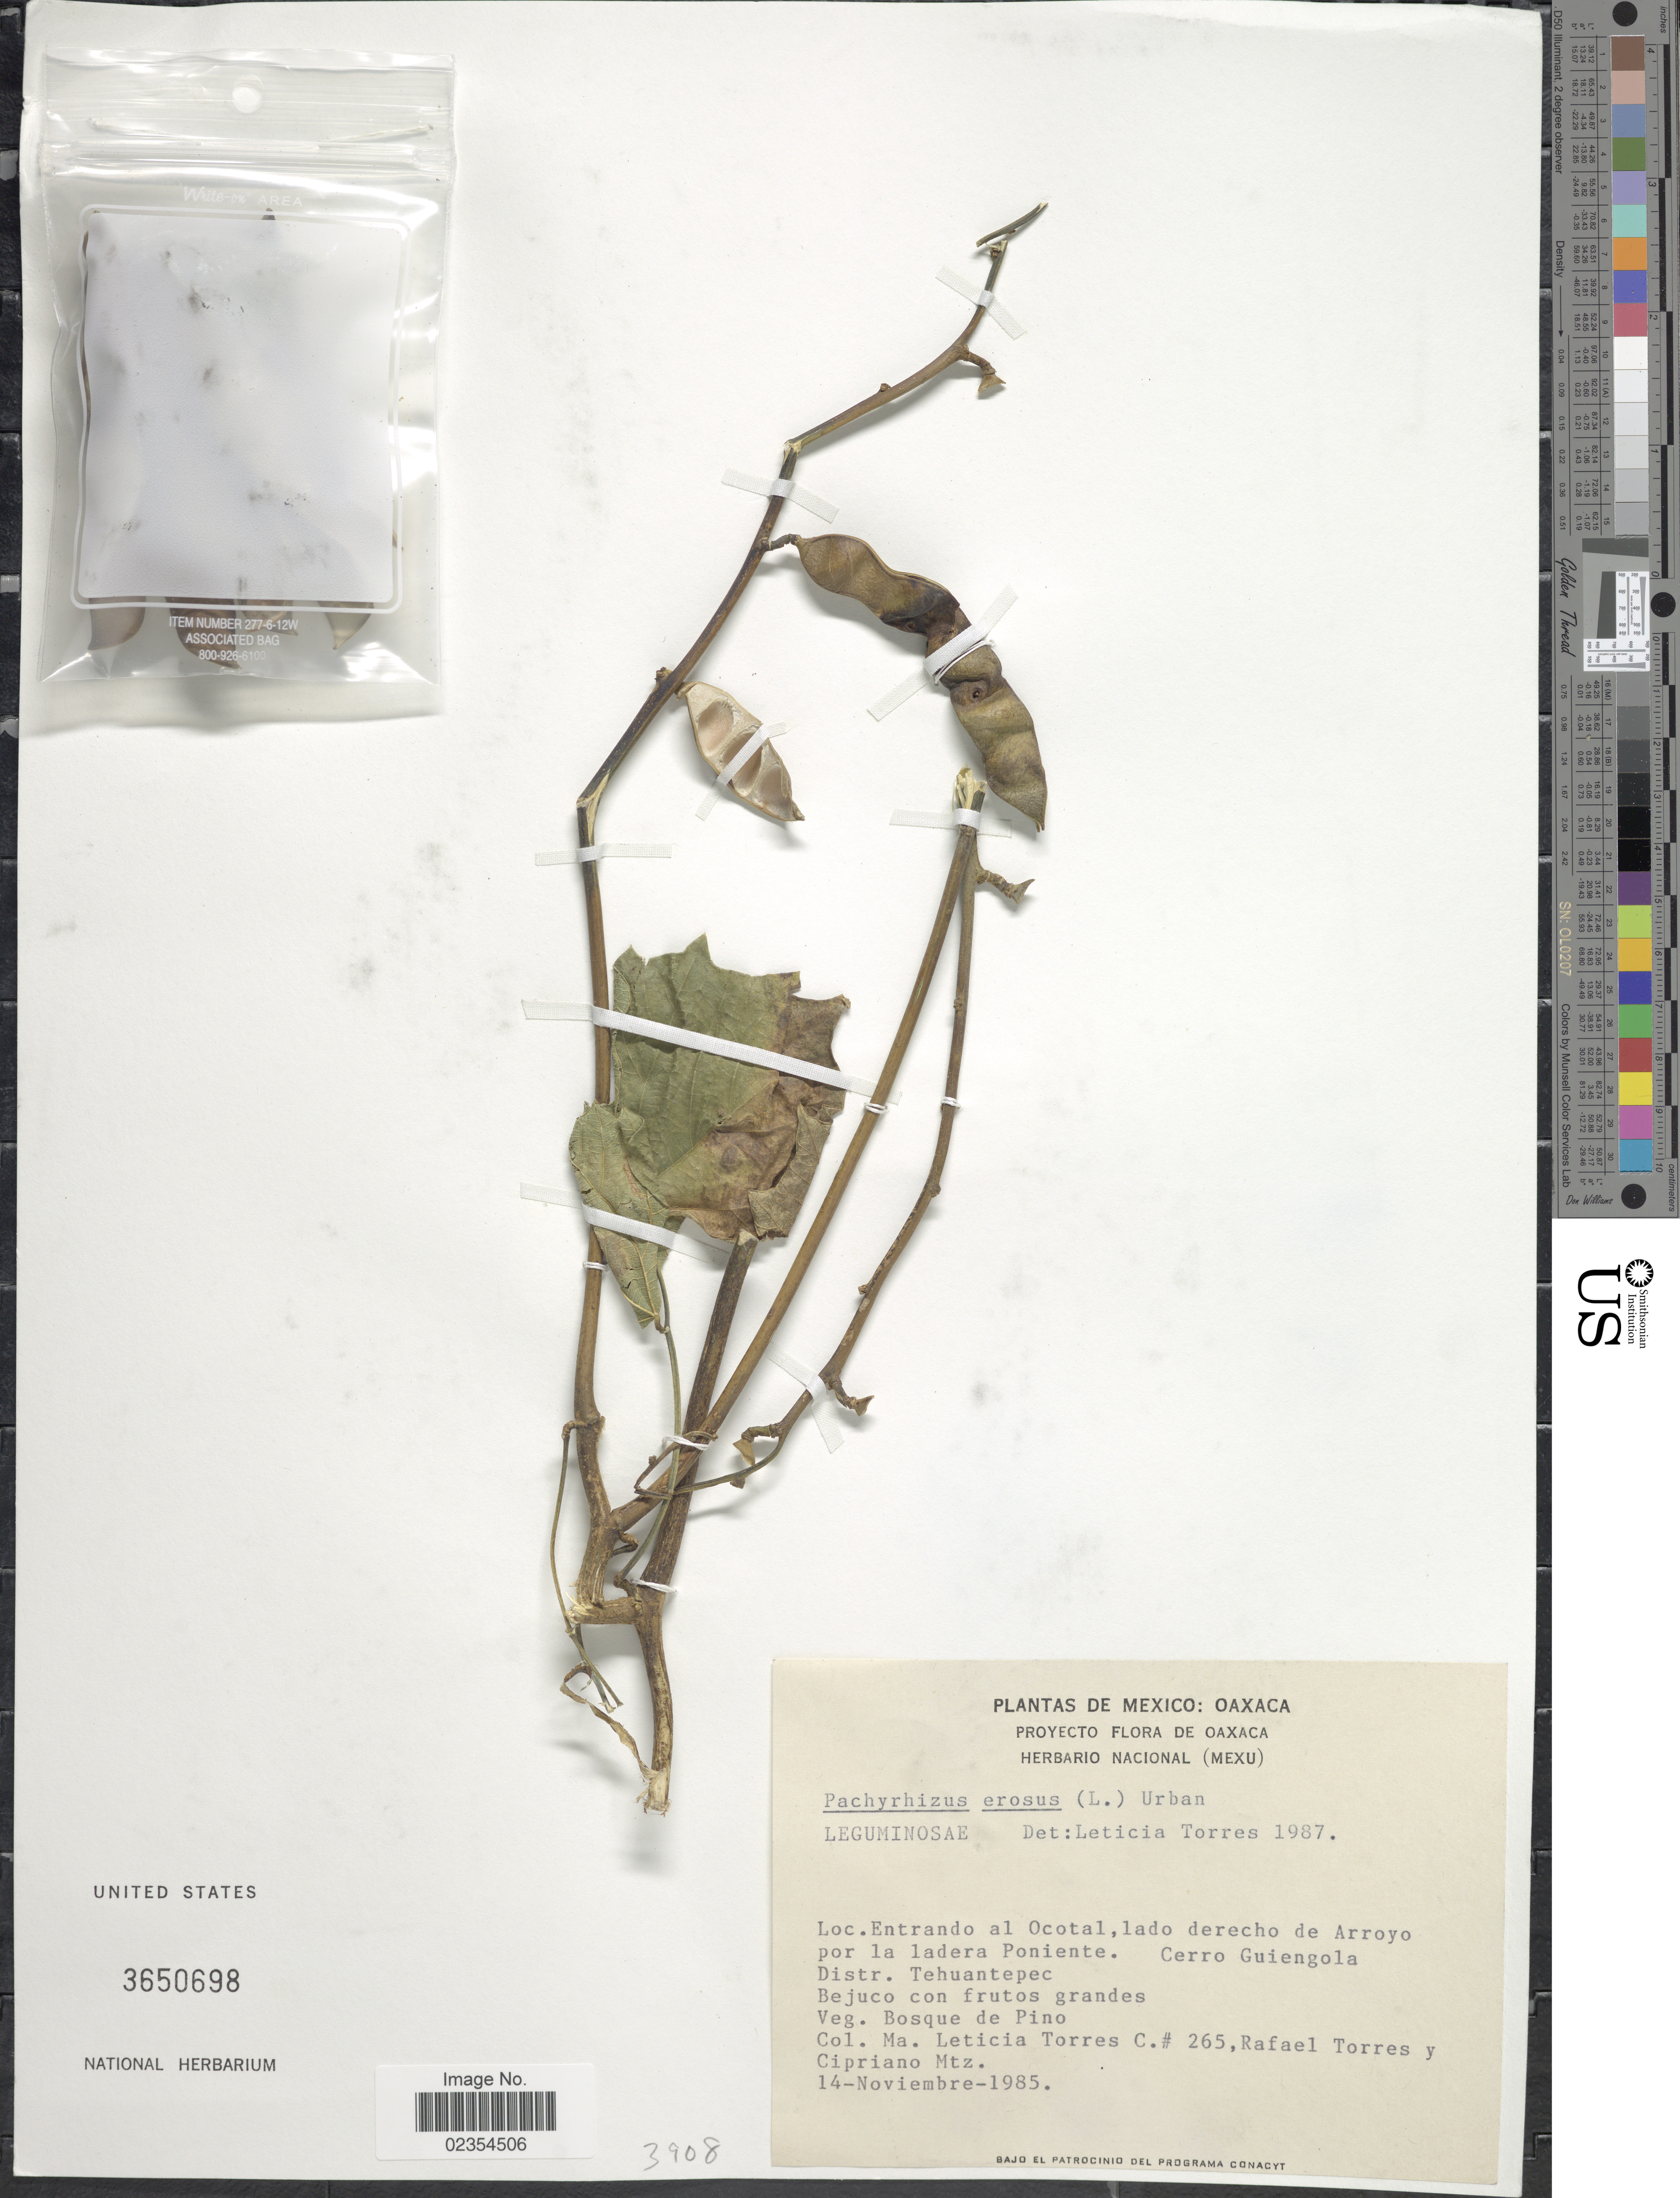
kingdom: Plantae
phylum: Tracheophyta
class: Magnoliopsida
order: Fabales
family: Fabaceae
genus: Pachyrhizus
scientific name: Pachyrhizus erosus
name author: (L.) Urb.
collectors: M. L. Torres Colin, R. Torres & C. Martínez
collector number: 265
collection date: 1985-11-14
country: Mexico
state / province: Oaxaca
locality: Entrando al Ocotal, lado derecho de Arroyo por la ladera Poniente, Cerro Guiengola, Distr. Tehuantepec.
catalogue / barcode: US 3650698